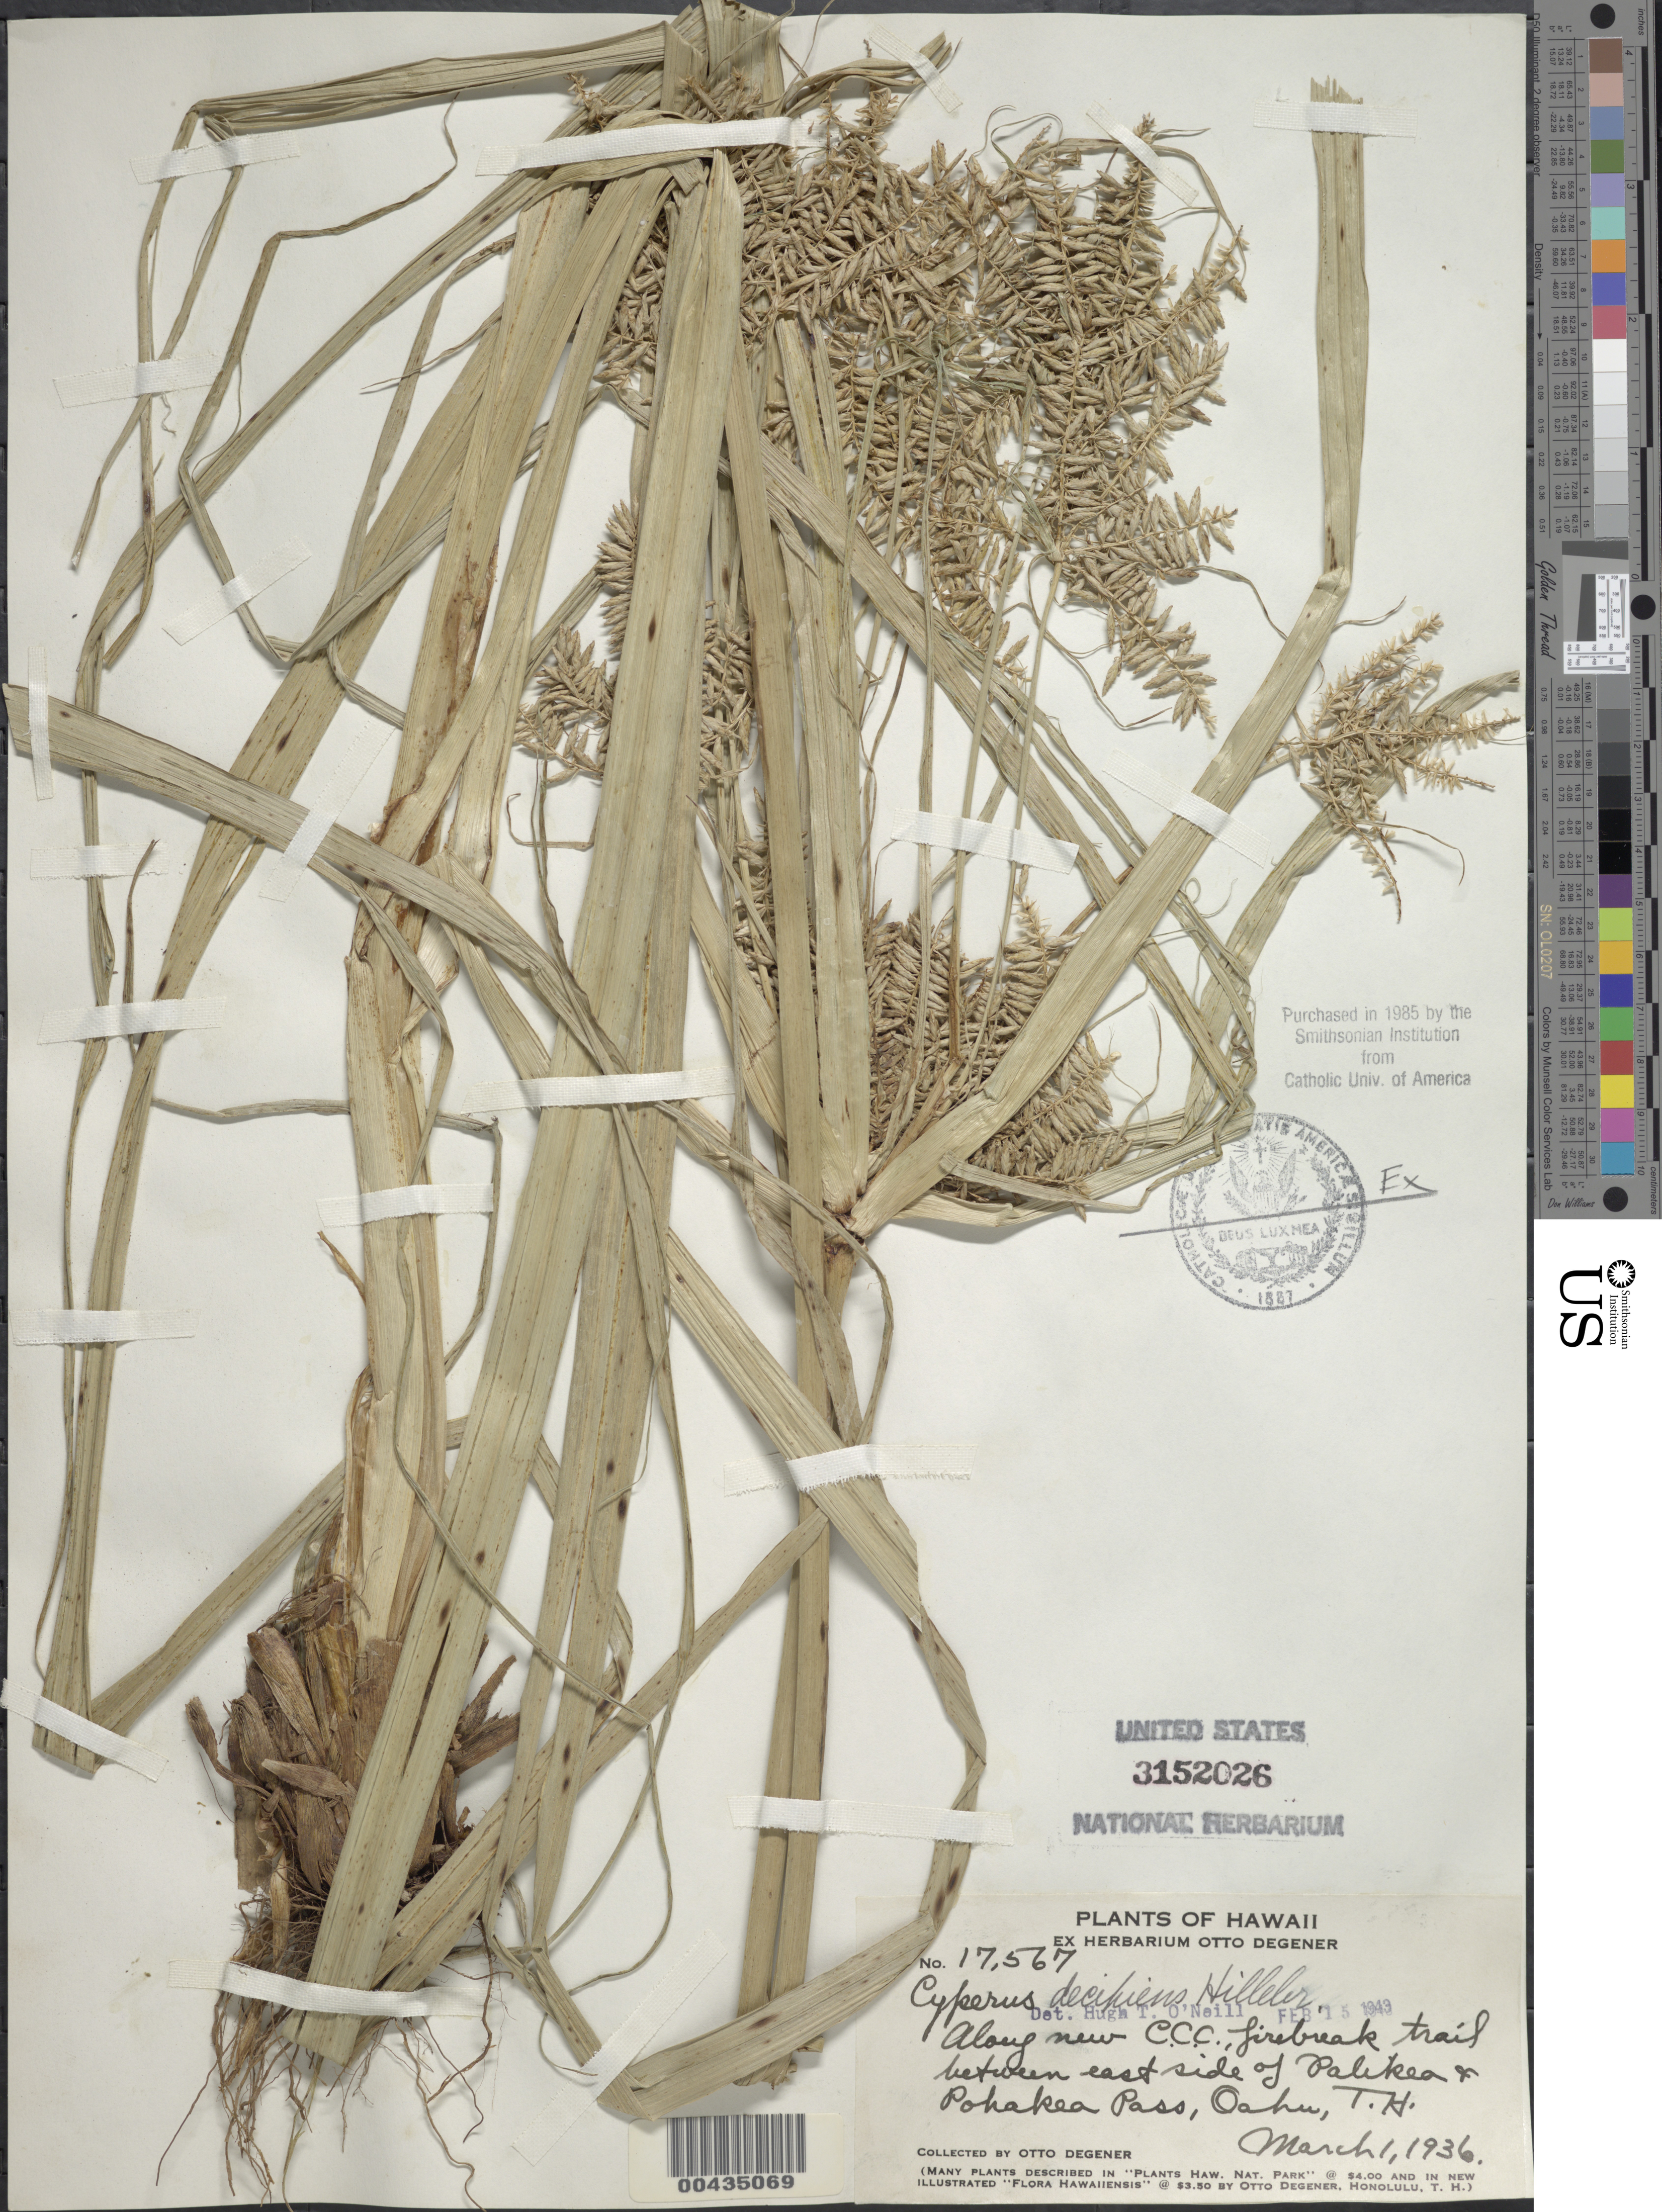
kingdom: Plantae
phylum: Tracheophyta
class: Liliopsida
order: Poales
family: Cyperaceae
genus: Cyperus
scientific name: Cyperus hillebrandii var. decipiens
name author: (Hillebr.) Kük.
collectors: O. Degener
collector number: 17567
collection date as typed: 1 Mar 1936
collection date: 1936-03-01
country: United States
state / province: Hawaii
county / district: Honolulu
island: Oahu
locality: Along new C.C.C. firebreak trail between east side of Palikea & Pohakea Pass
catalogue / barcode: US 3152026